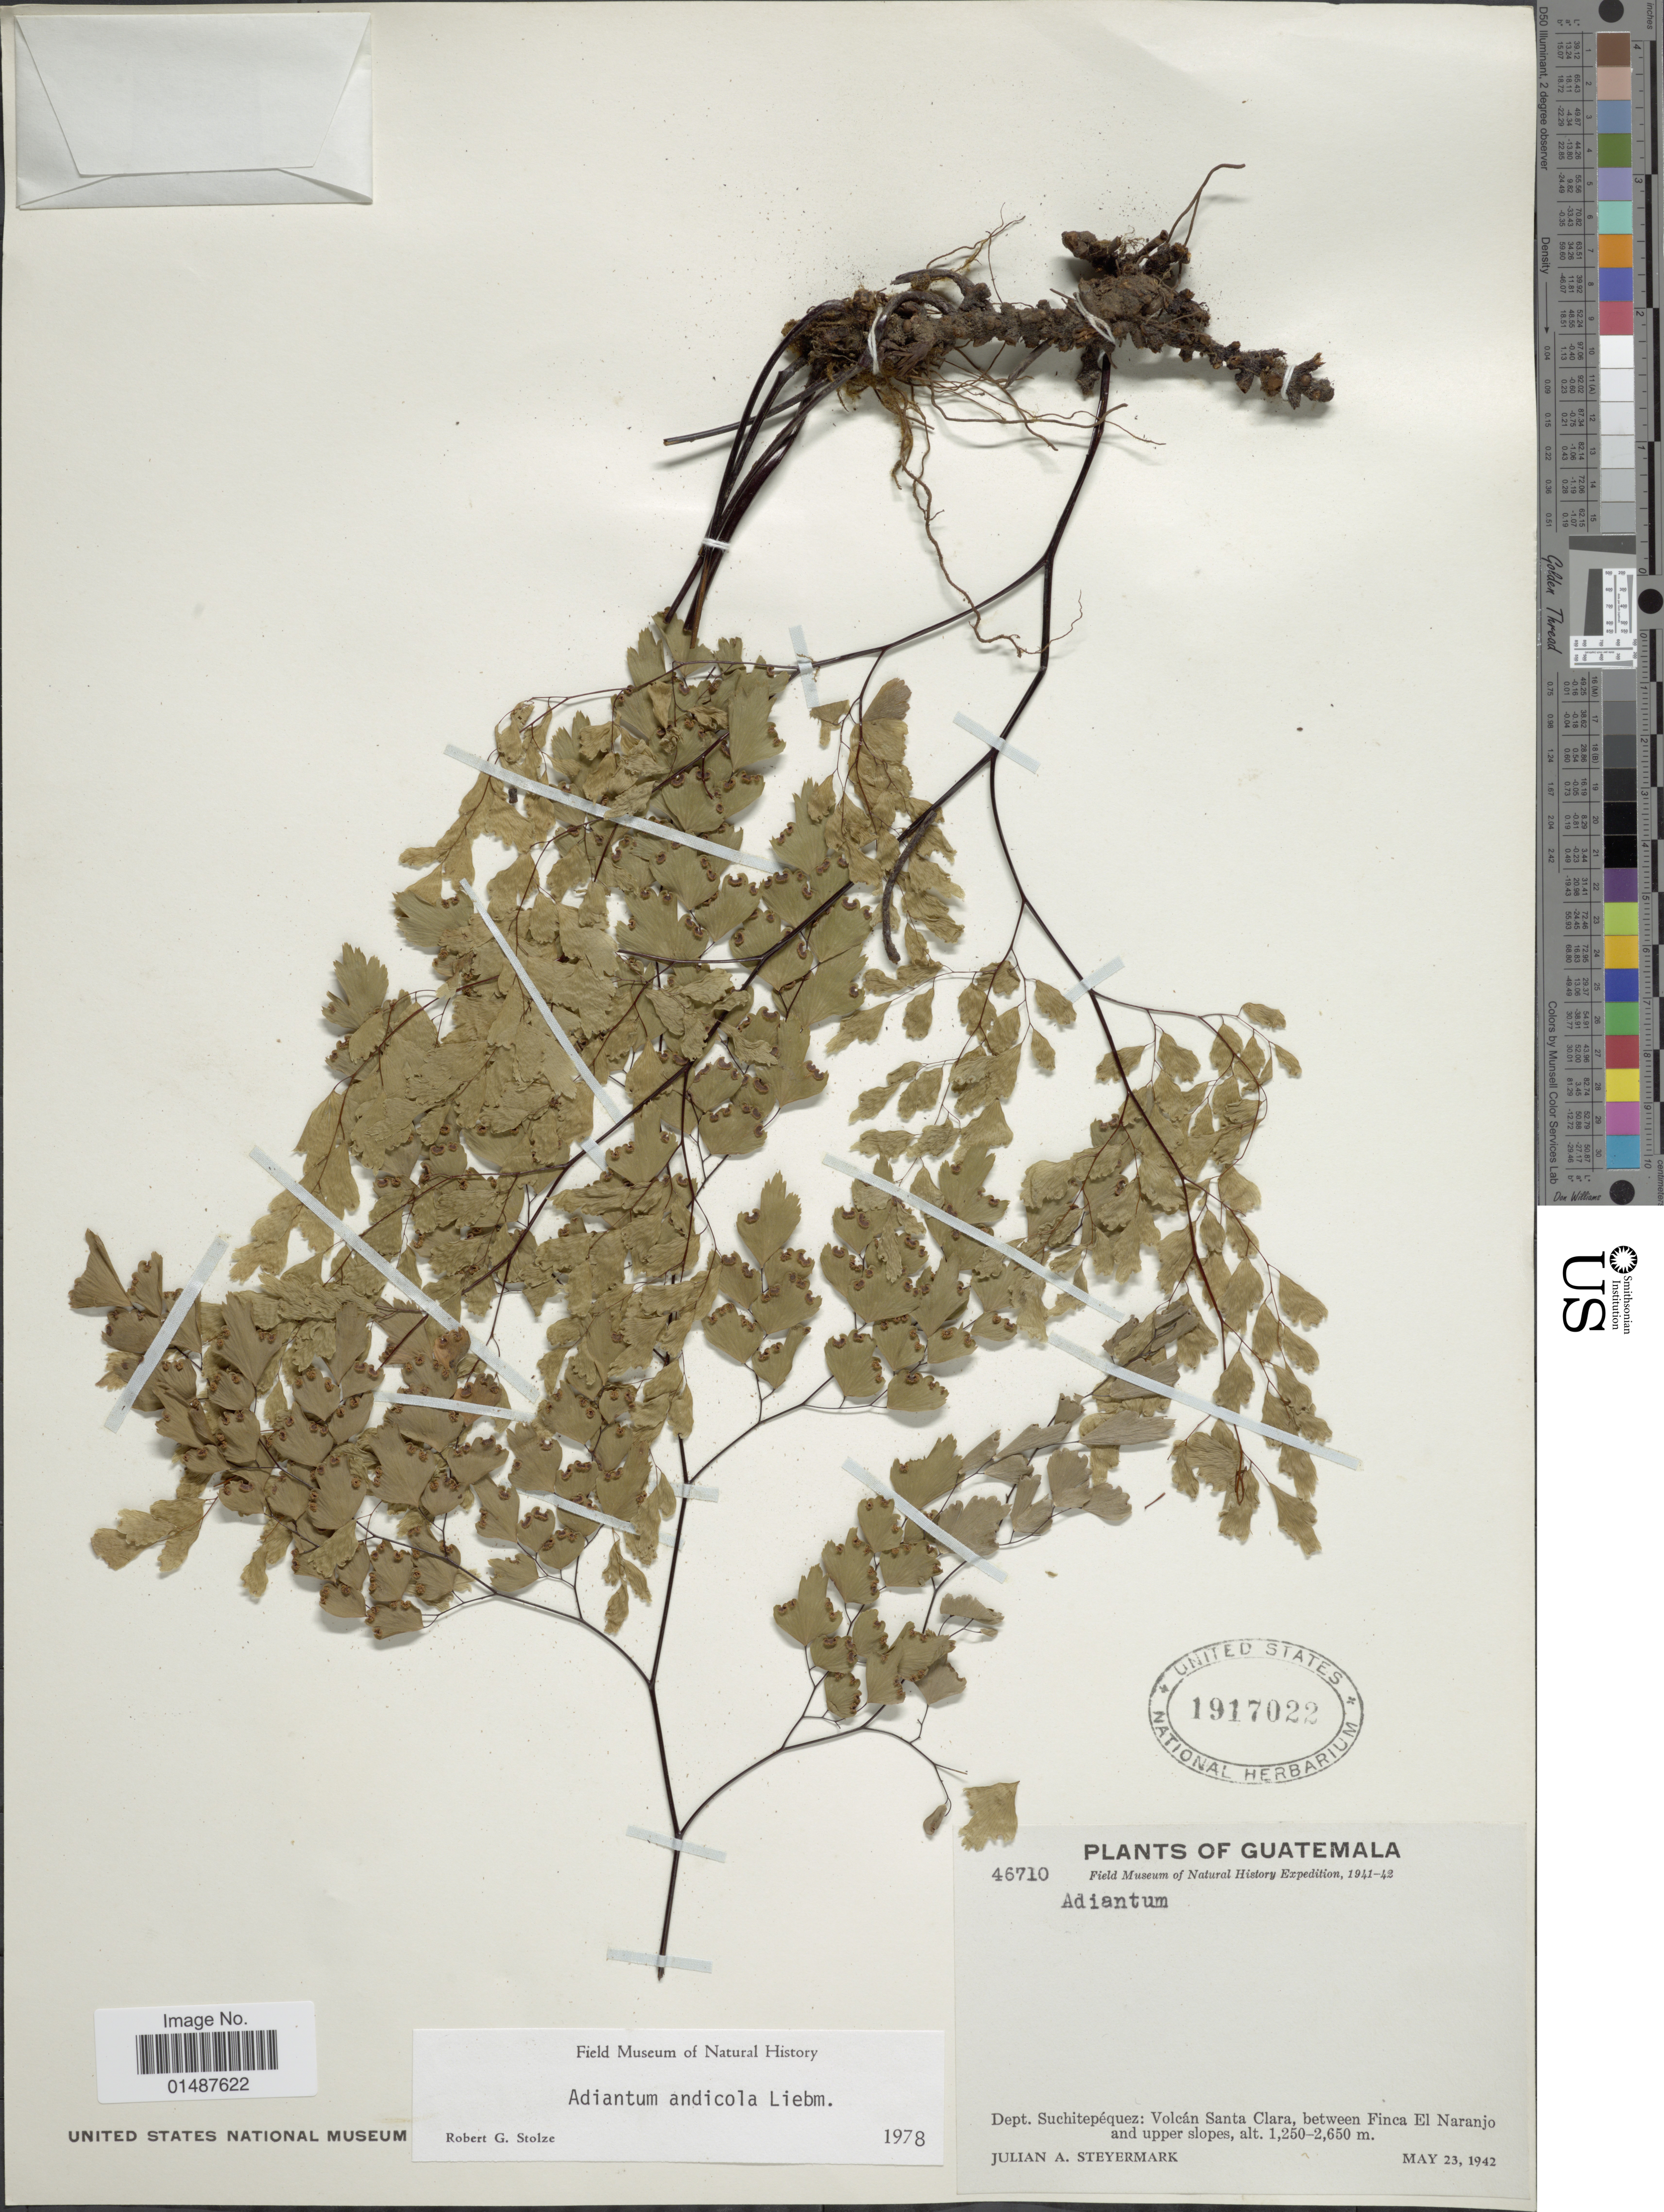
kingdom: Plantae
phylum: Tracheophyta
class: Polypodiopsida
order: Polypodiales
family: Pteridaceae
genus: Adiantum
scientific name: Adiantum andicola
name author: Liebm.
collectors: J. Steyermark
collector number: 46710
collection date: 1942-05-23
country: Guatemala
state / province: Suchitepéquez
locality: Volcan Santa Clara, between Finca El Naranjo and upper slopes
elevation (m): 1250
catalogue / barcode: US 19177022